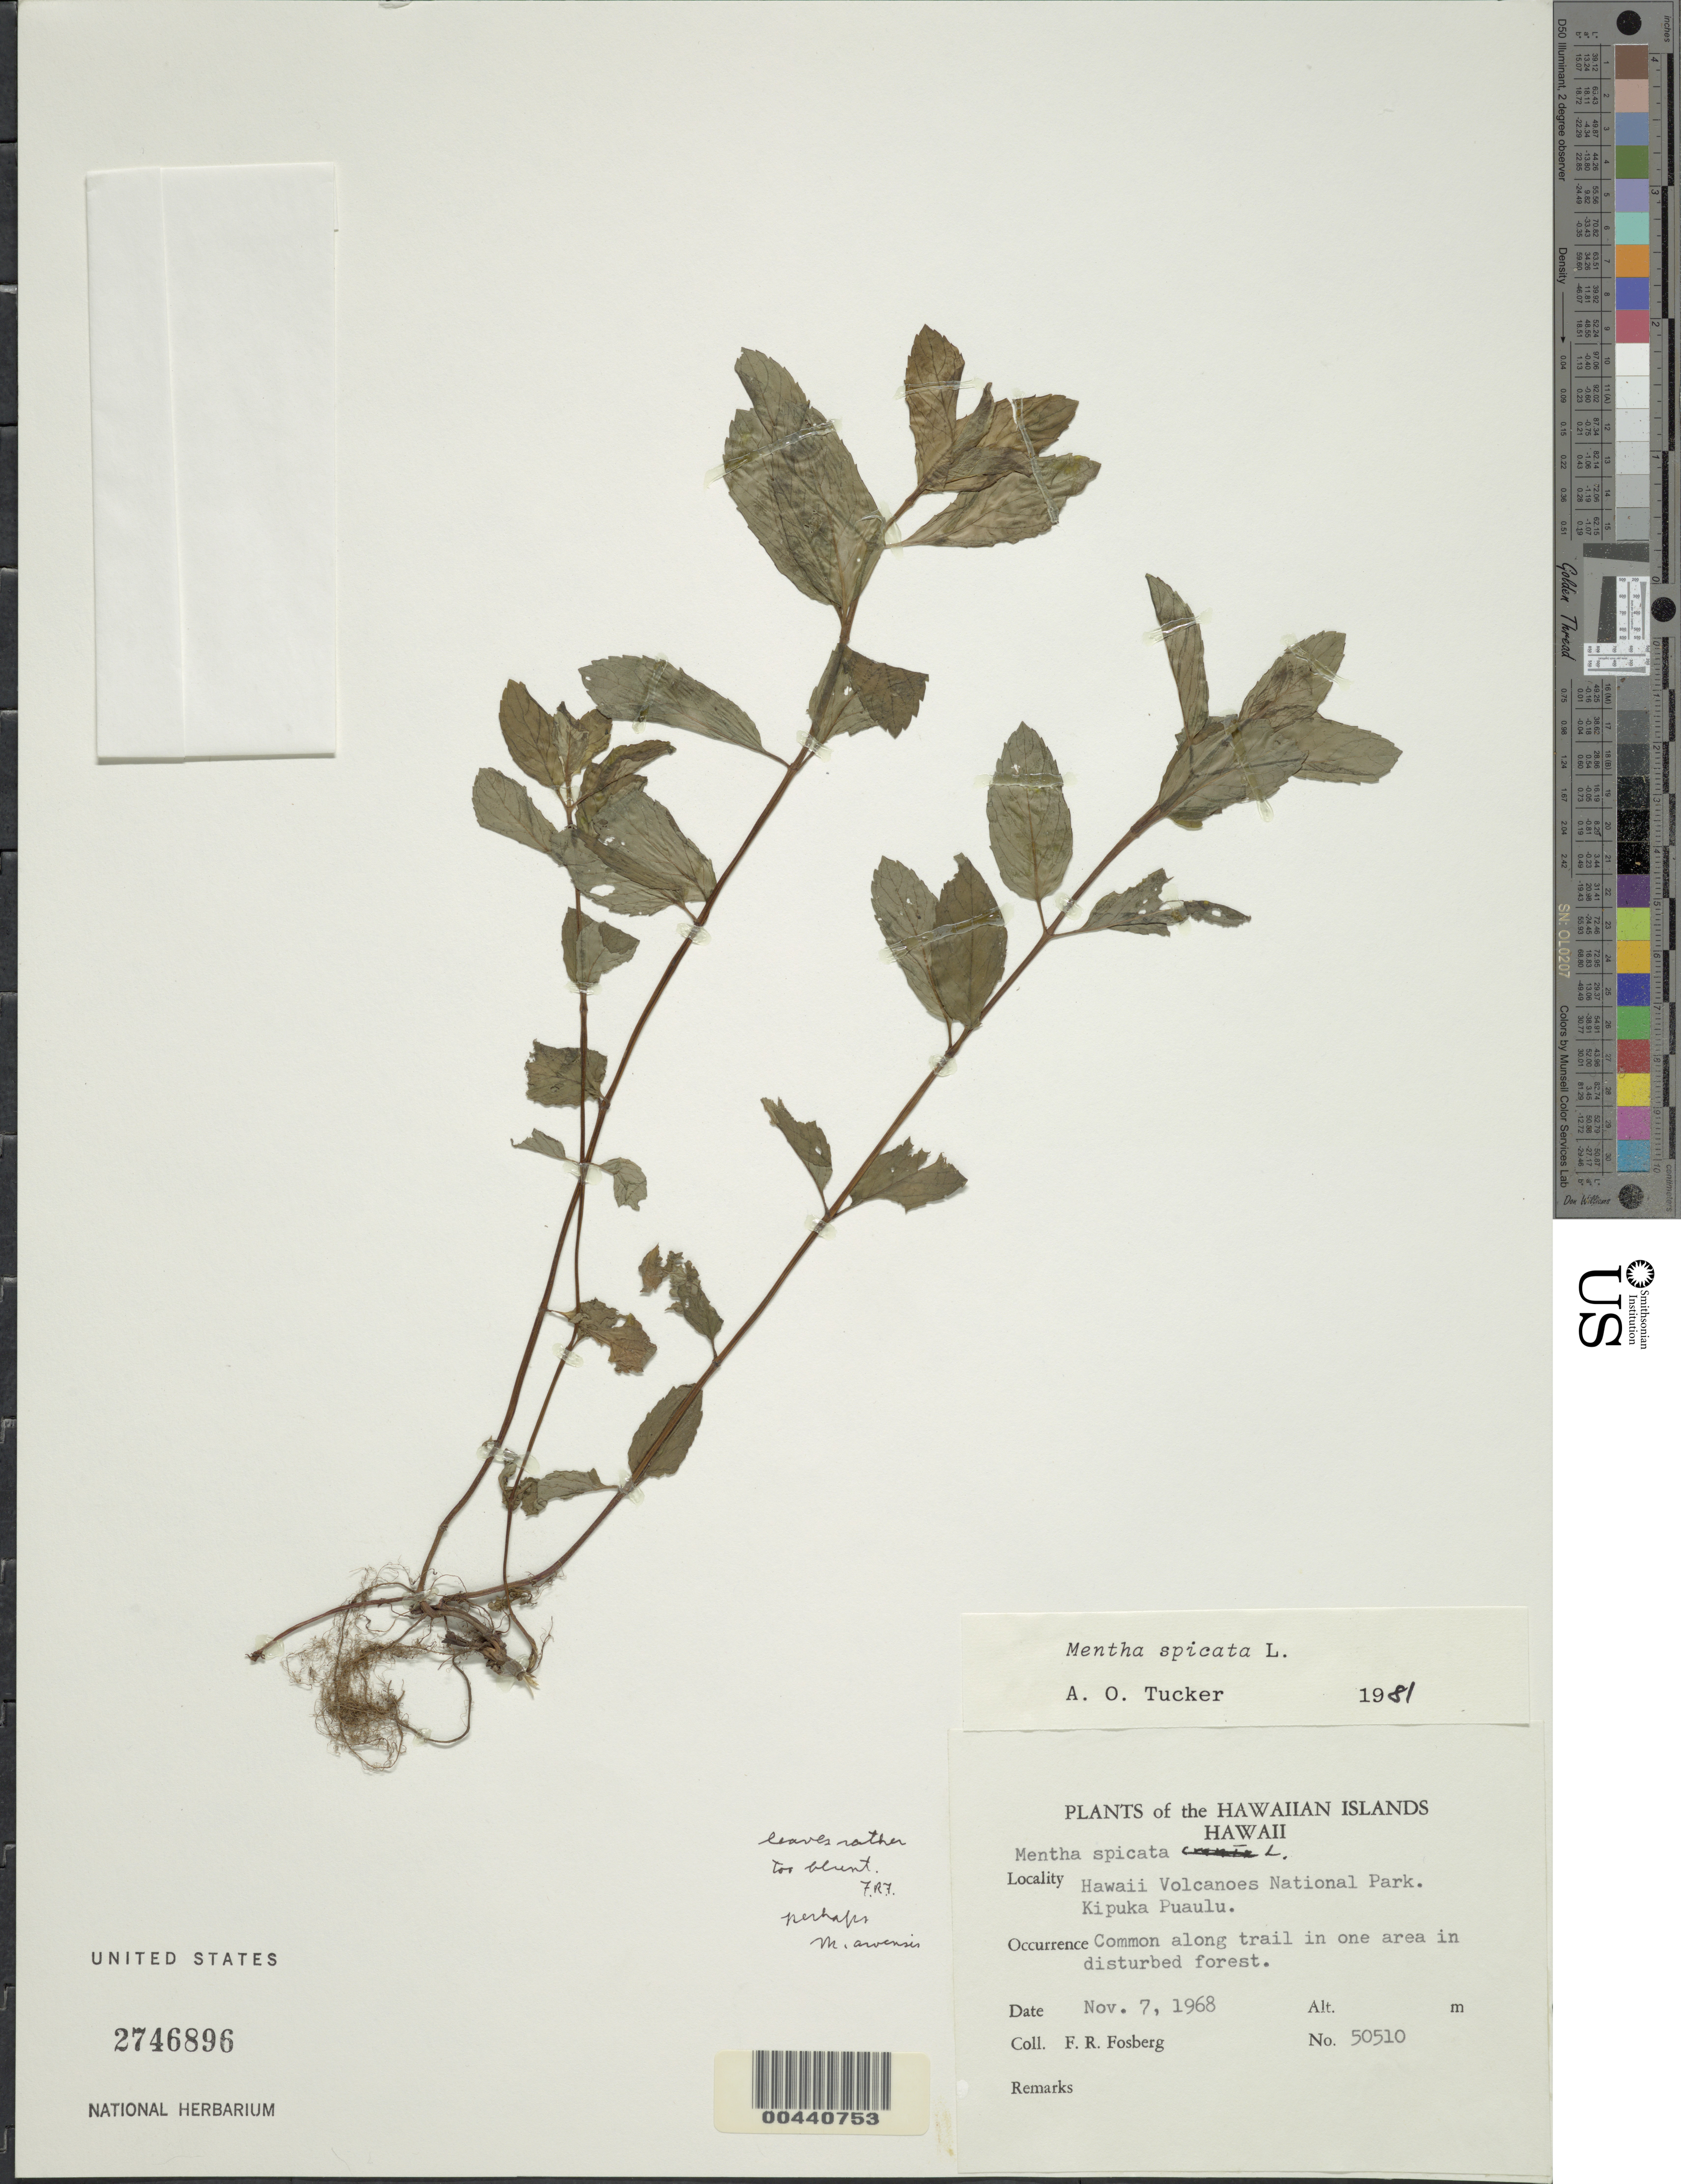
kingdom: Plantae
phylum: Tracheophyta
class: Magnoliopsida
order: Lamiales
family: Lamiaceae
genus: Mentha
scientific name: Mentha spicata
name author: L.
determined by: Tucker, A. O.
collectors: F. R. Fosberg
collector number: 50510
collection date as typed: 7 Nov 1968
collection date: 1968-11-07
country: United States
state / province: Hawaii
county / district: Hawaii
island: Hawaii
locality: Hawaii Volcanoes National Park, Kipuka Puaulu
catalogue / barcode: US 2746896